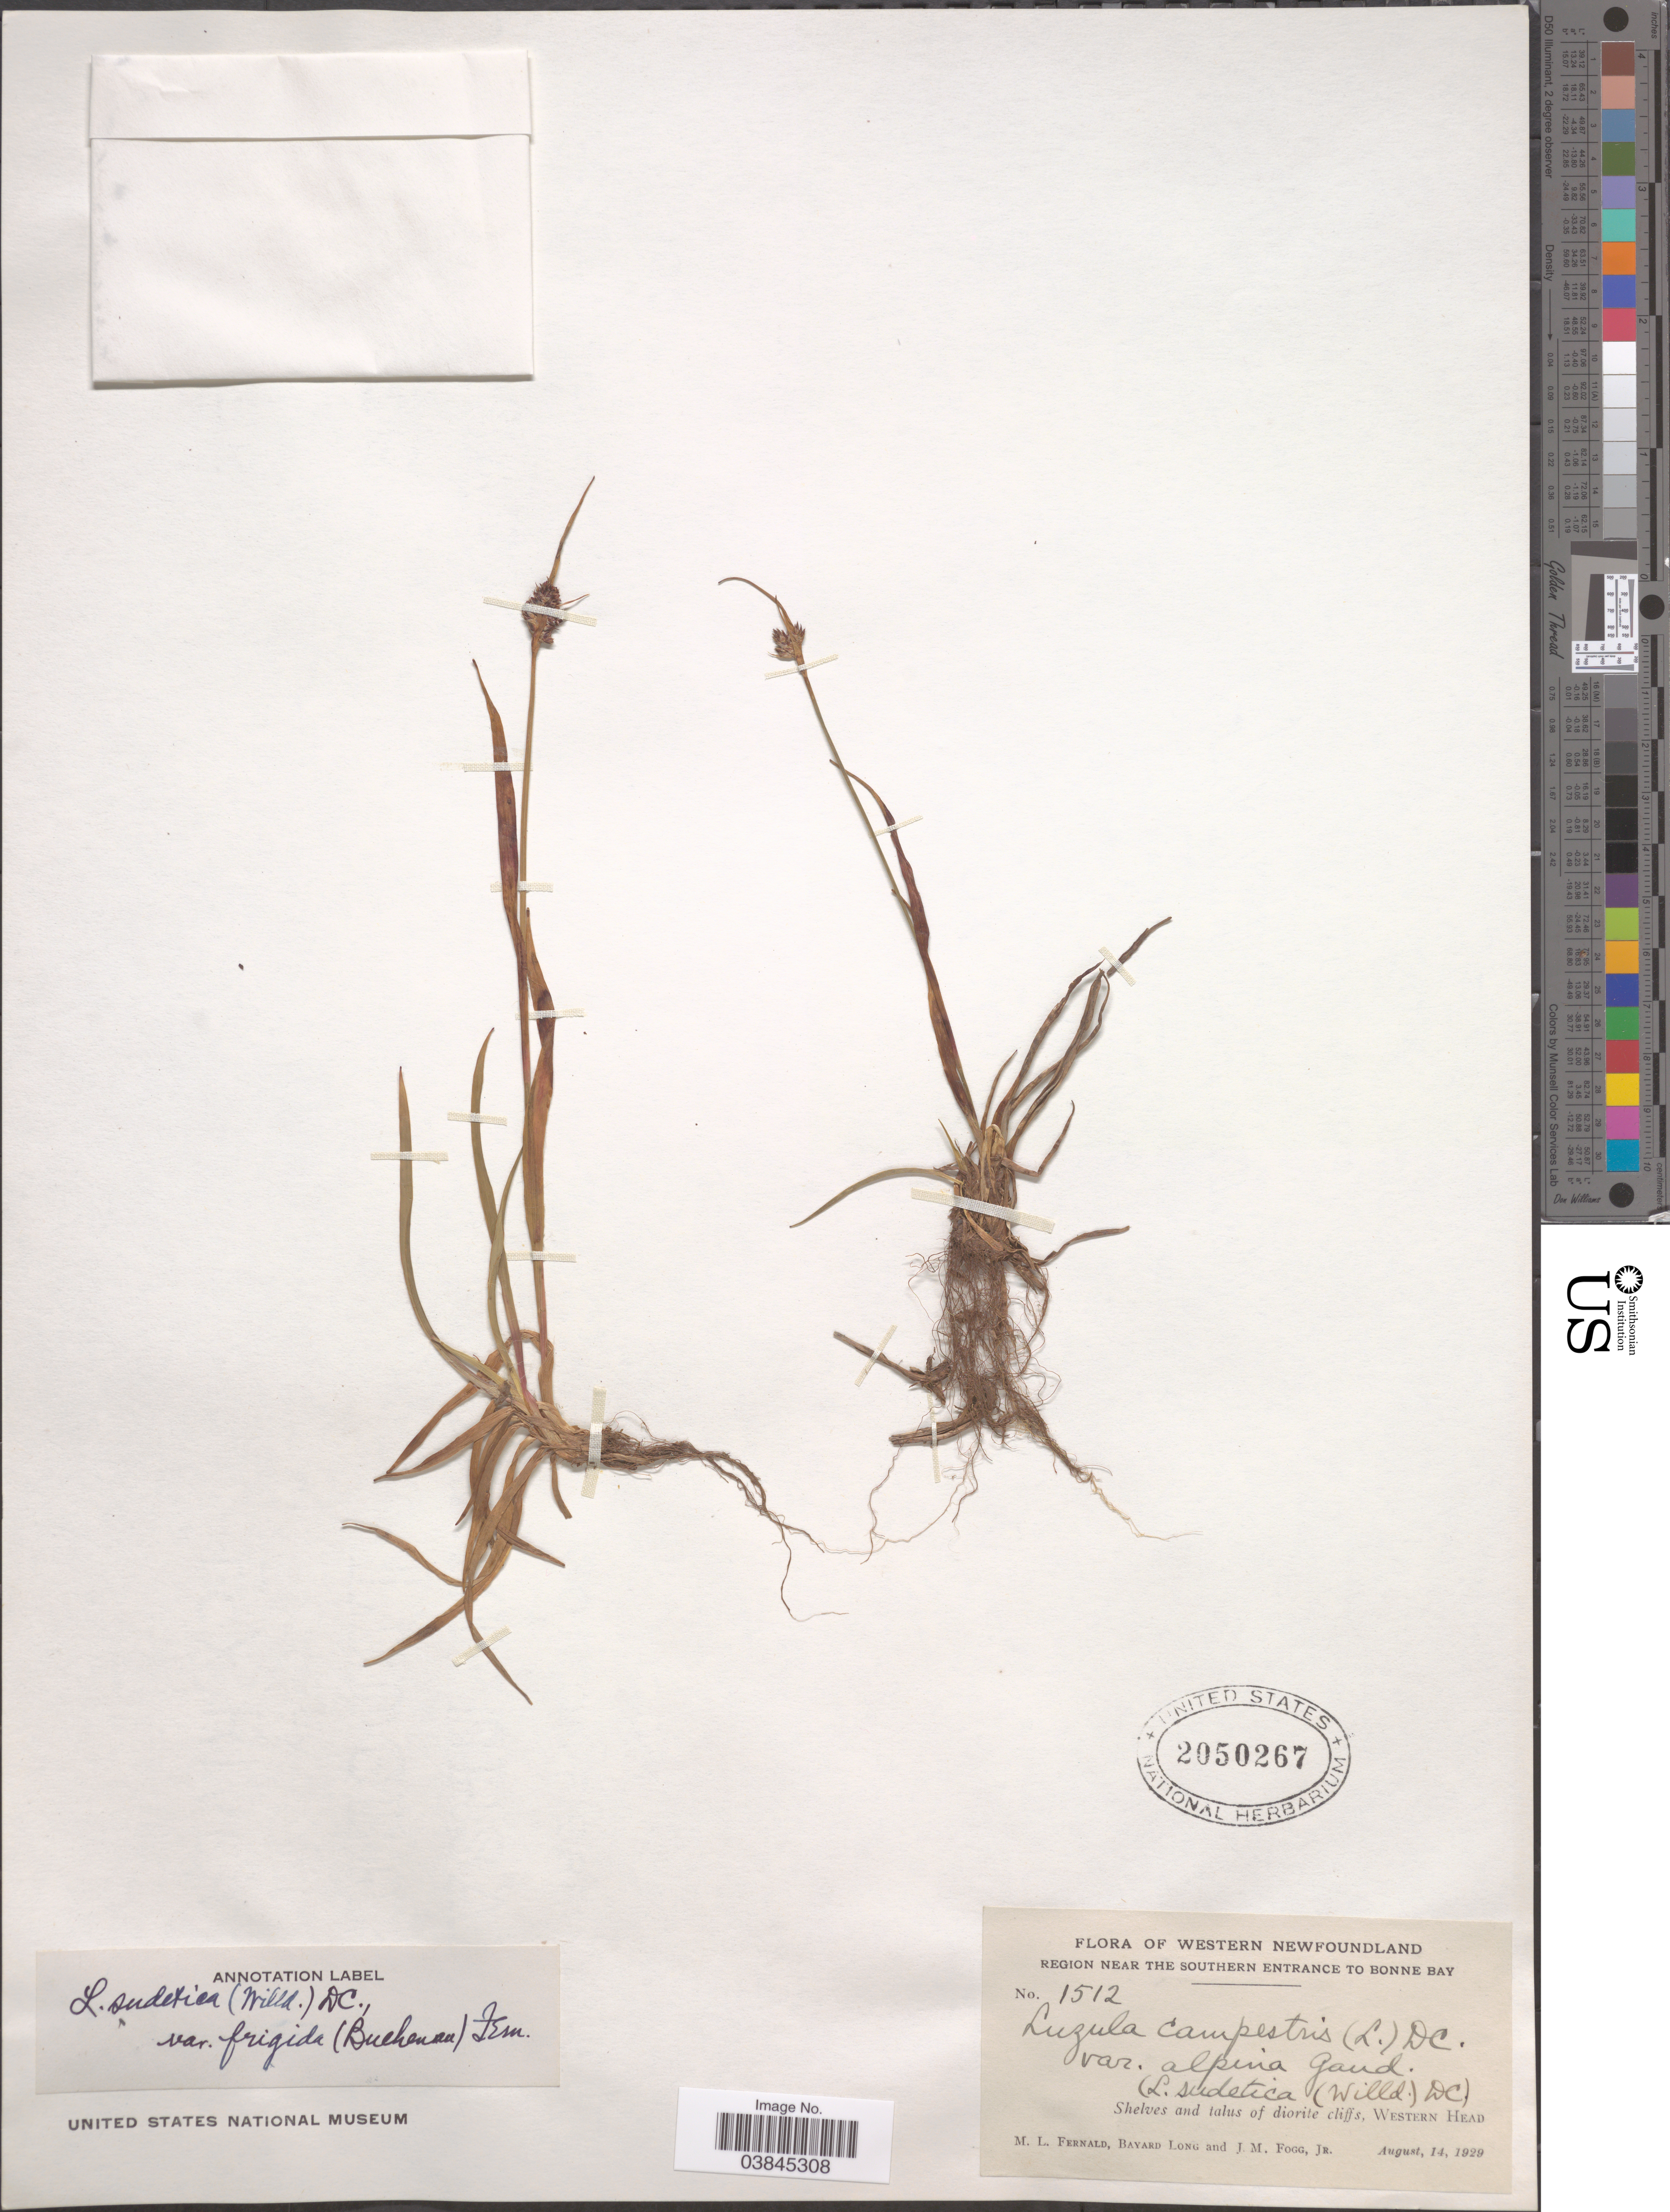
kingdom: Plantae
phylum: Tracheophyta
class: Liliopsida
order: Poales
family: Juncaceae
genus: Luzula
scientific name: Luzula campestris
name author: (L.) DC.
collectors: M. L. Fernald, B. Long & J. Fogg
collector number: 1512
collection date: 1929-08-14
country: Canada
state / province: Newfoundland and Labrador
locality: Western Newfoundland. Region near the Southern entrance to Bonne Bay. Western Head.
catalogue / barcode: US 2050267